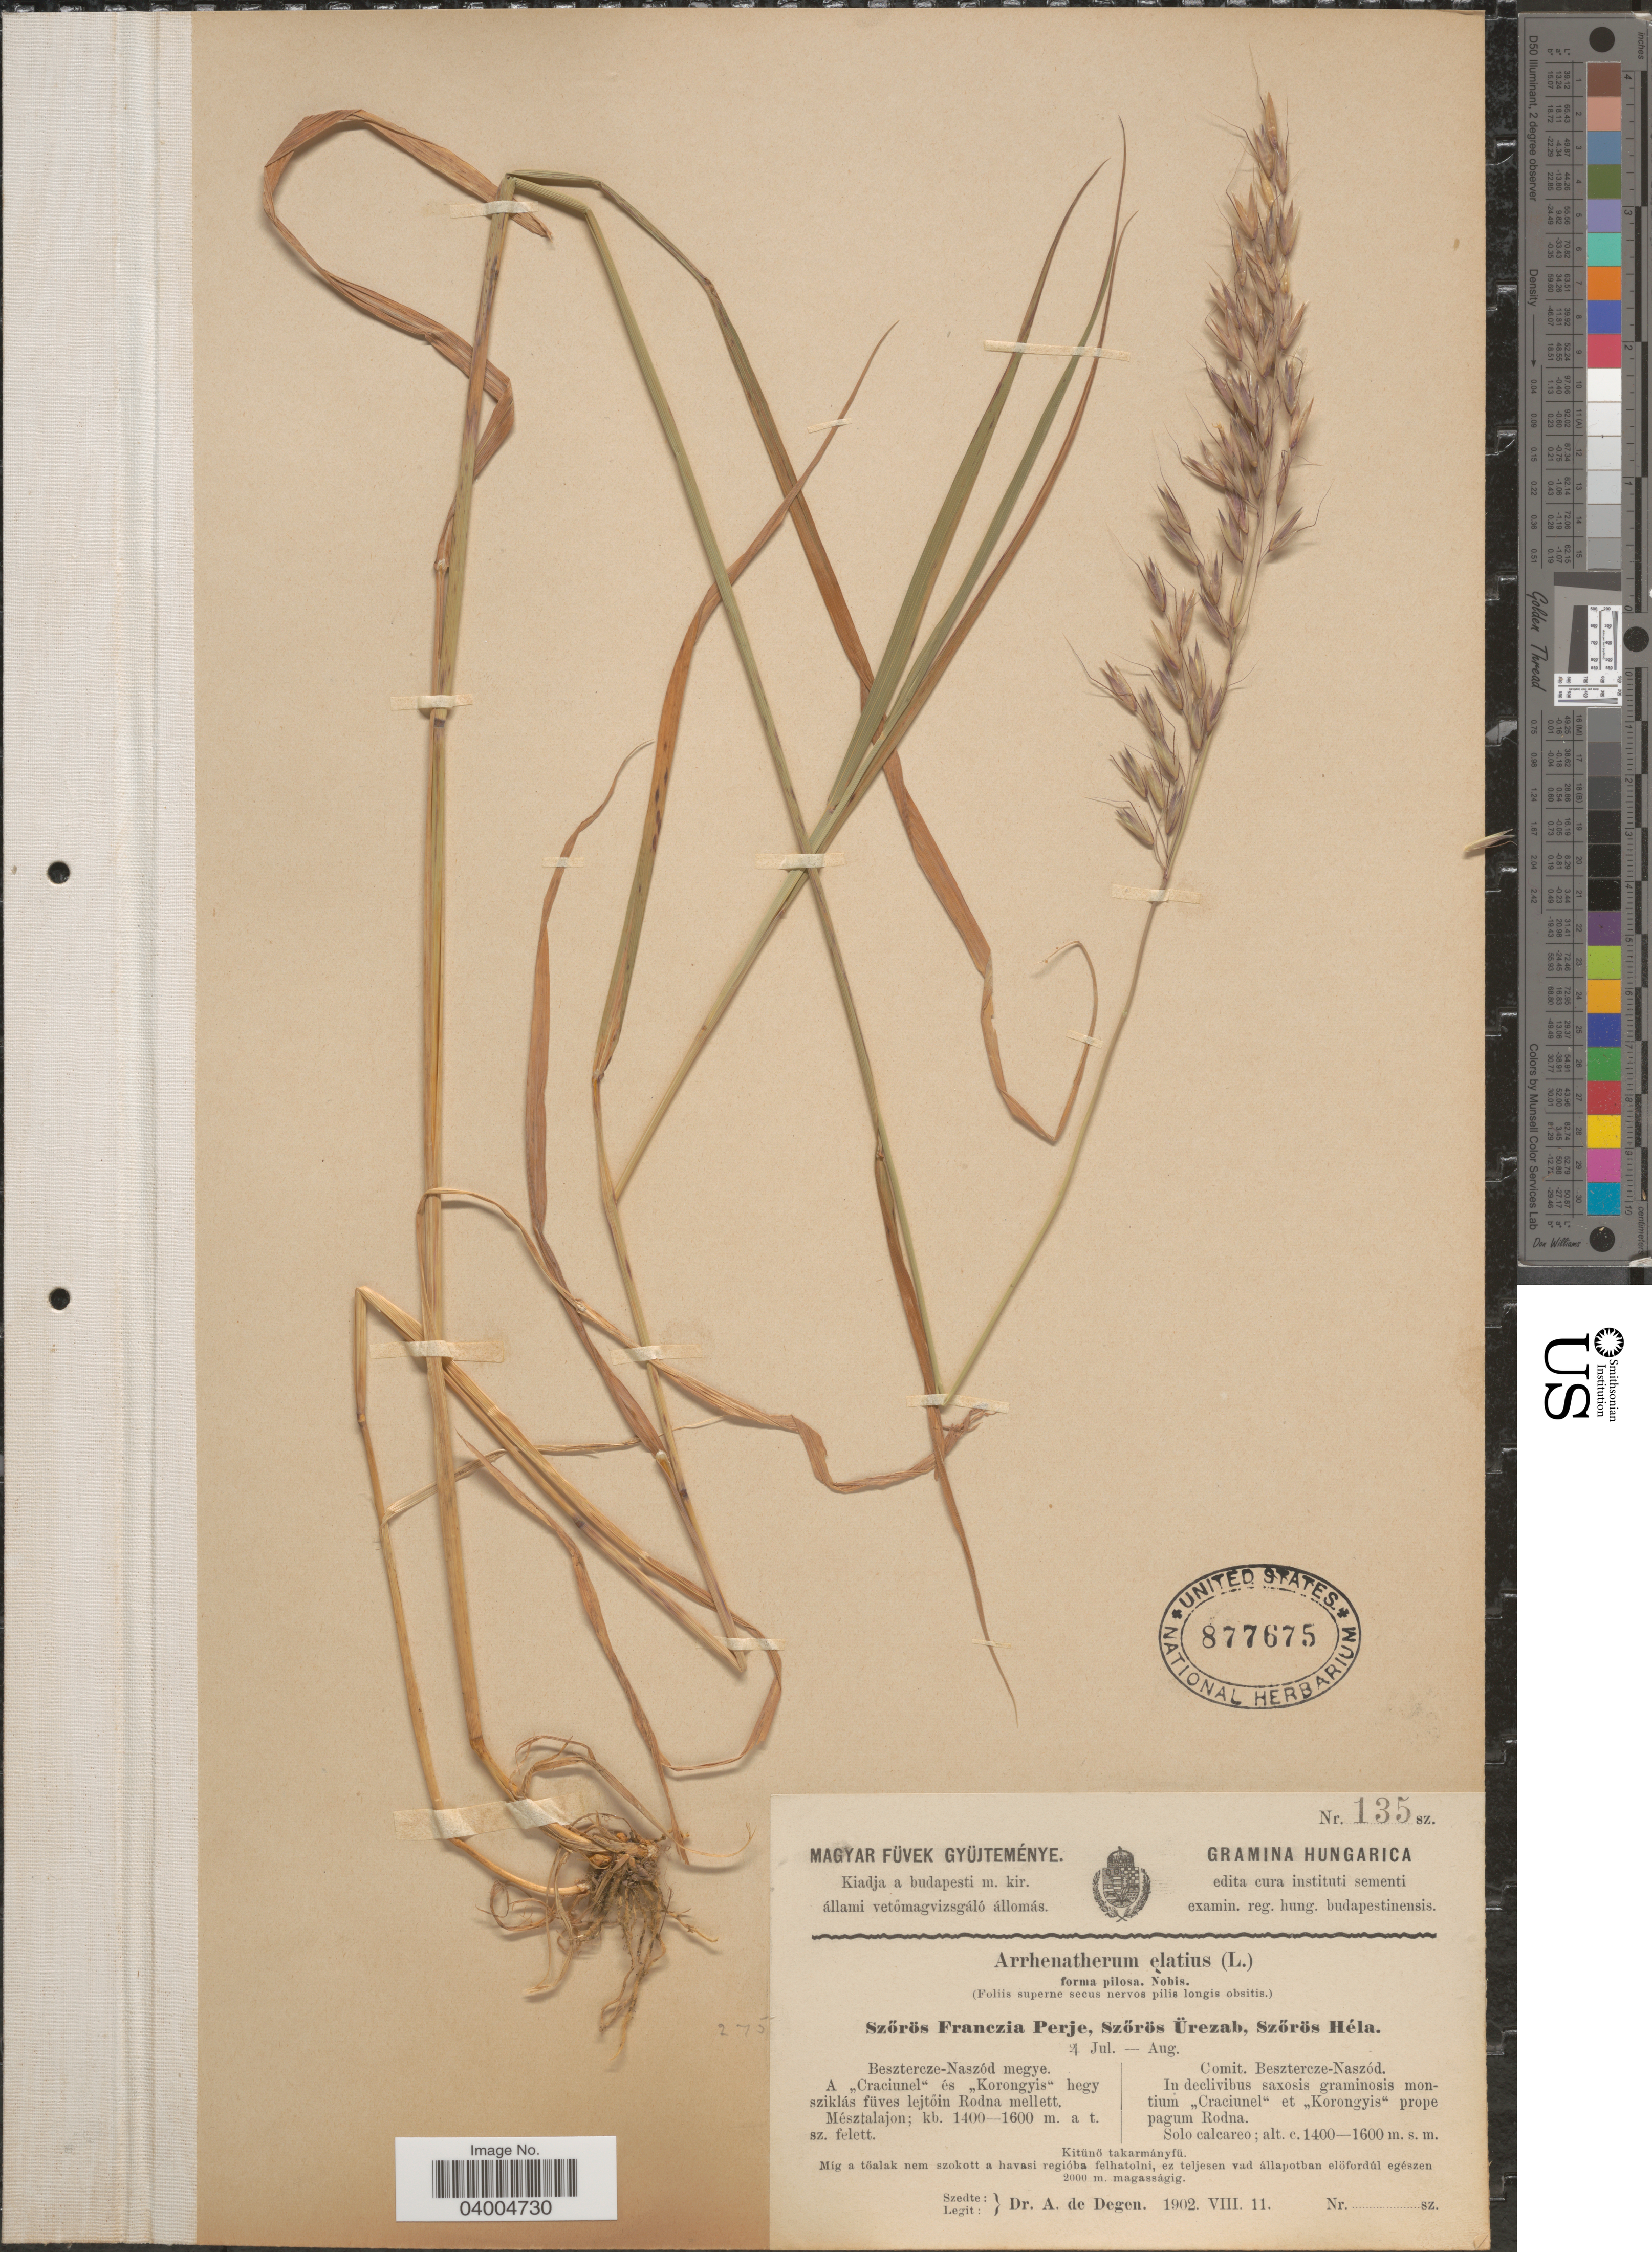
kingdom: Plantae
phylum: Tracheophyta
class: Liliopsida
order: Poales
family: Poaceae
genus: Arrhenatherum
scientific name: Arrhenatherum elatius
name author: (L.) J. Presl & C. Presl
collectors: A. Degen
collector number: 135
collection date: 1902-08-11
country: Hungary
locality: Comit. Besztercze-Naszód. In declivibus saxosis graminosis montium "Craciunel" et "Korongyis" prope pagum Rodna.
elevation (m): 1400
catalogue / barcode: US 877675